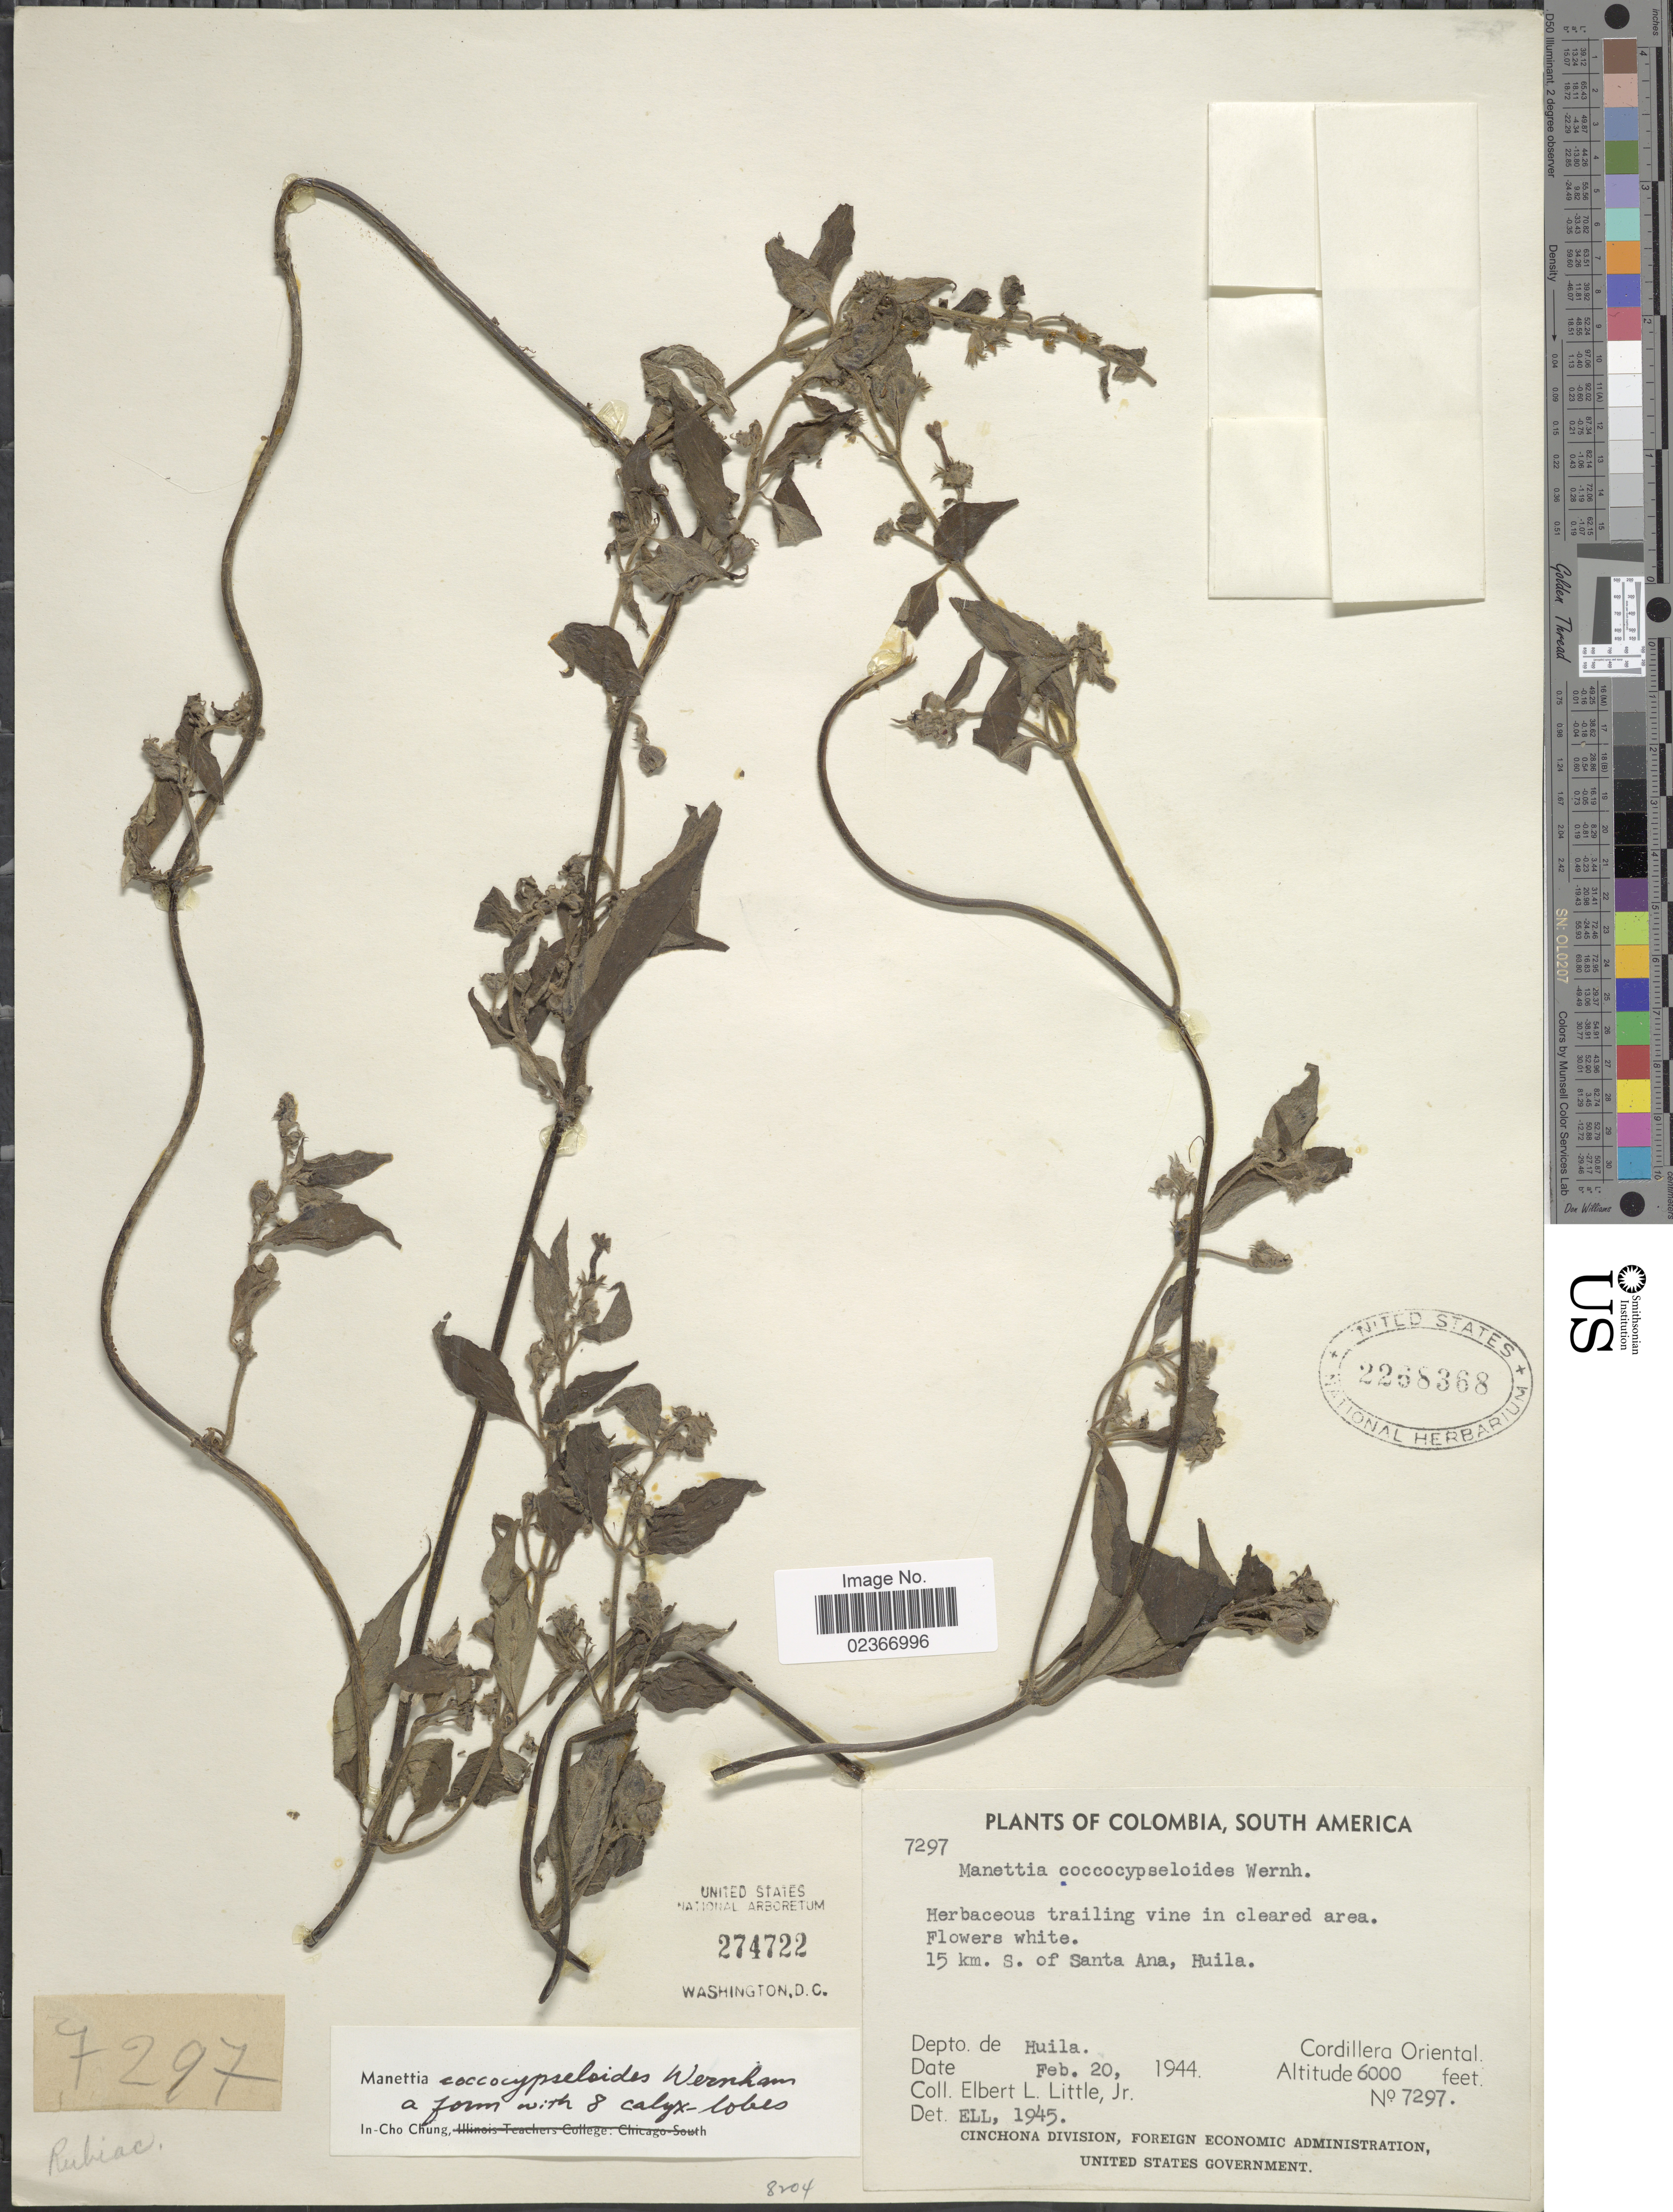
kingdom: Plantae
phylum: Tracheophyta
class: Magnoliopsida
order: Gentianales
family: Rubiaceae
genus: Manettia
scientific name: Manettia coccocypseloides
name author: Wernham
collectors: E. L. Little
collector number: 7297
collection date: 1944-02-20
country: Colombia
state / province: Huila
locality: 15 km. S. of Santa Ana. Depto. de Huila. Cordillera Oriental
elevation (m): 1829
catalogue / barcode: US 2268368